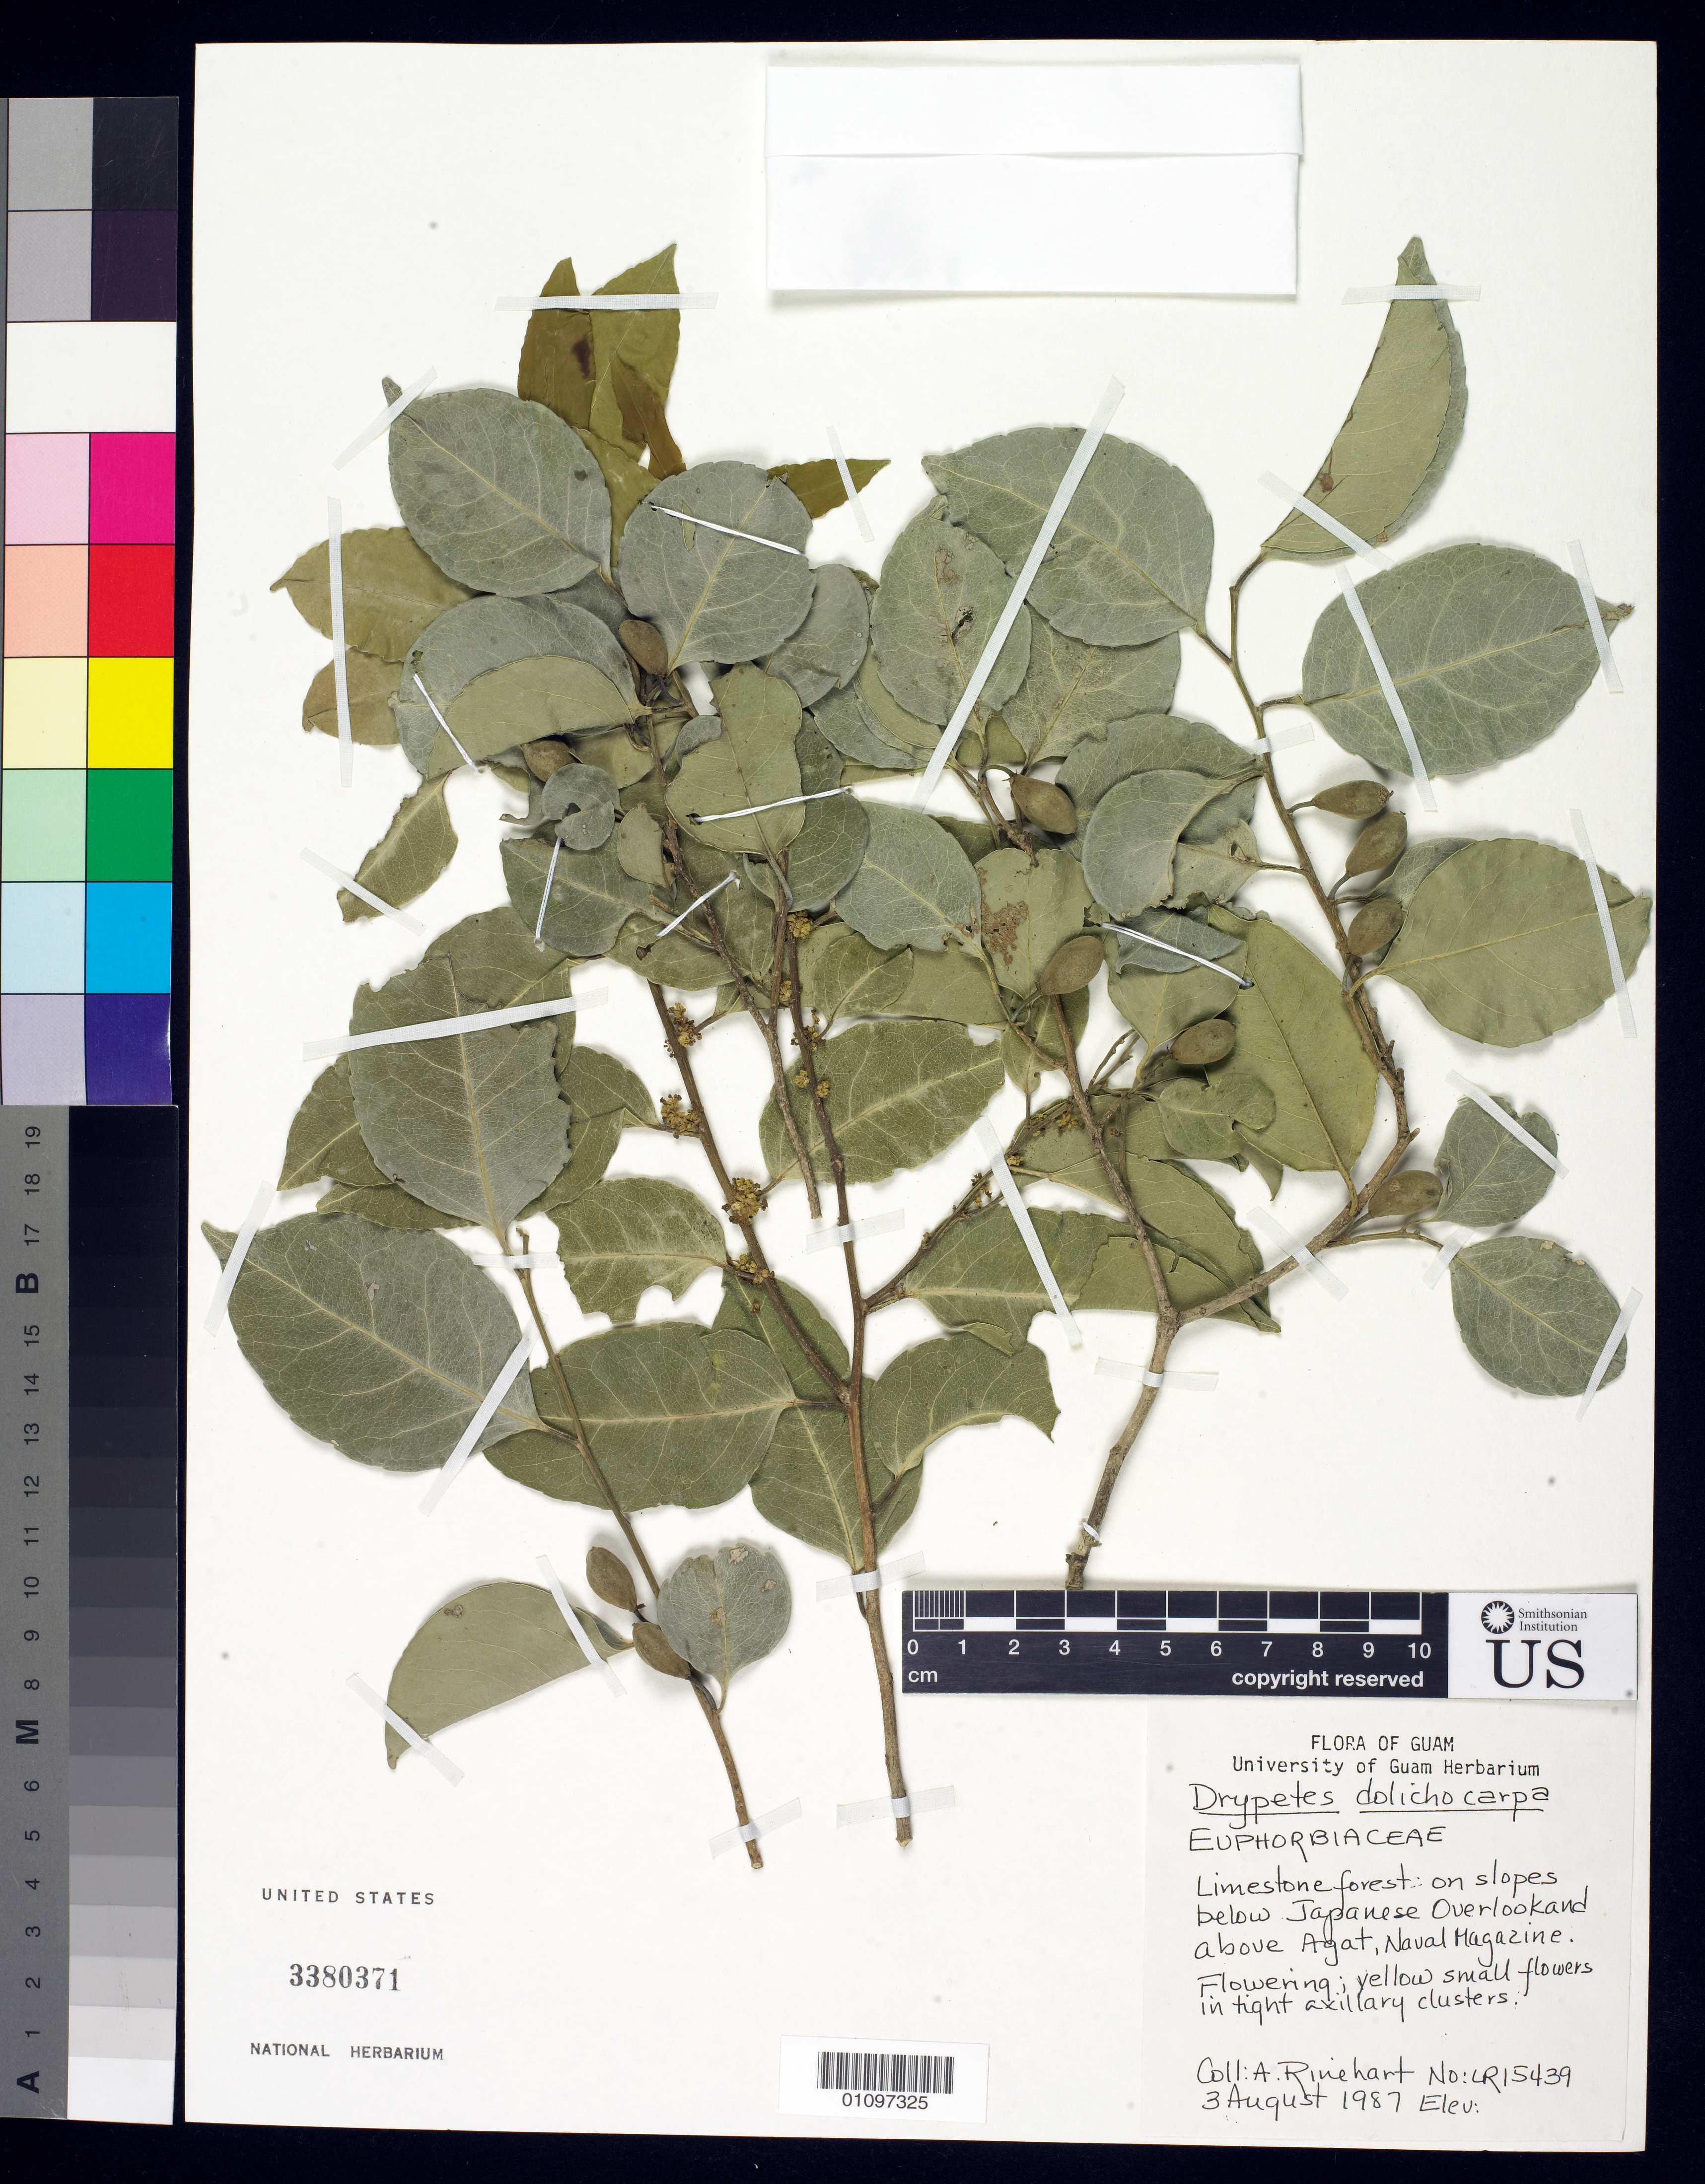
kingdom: Plantae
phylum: Tracheophyta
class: Magnoliopsida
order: Malpighiales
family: Putranjivaceae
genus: Drypetes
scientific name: Drypetes dolichocarpa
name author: Kaneh.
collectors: A. Rinehart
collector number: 15439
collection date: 1987-08-03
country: Guam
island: Guam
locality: Japanese overlook and above Agat, Naval Magazine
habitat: Limestone forest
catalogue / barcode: US 3380371